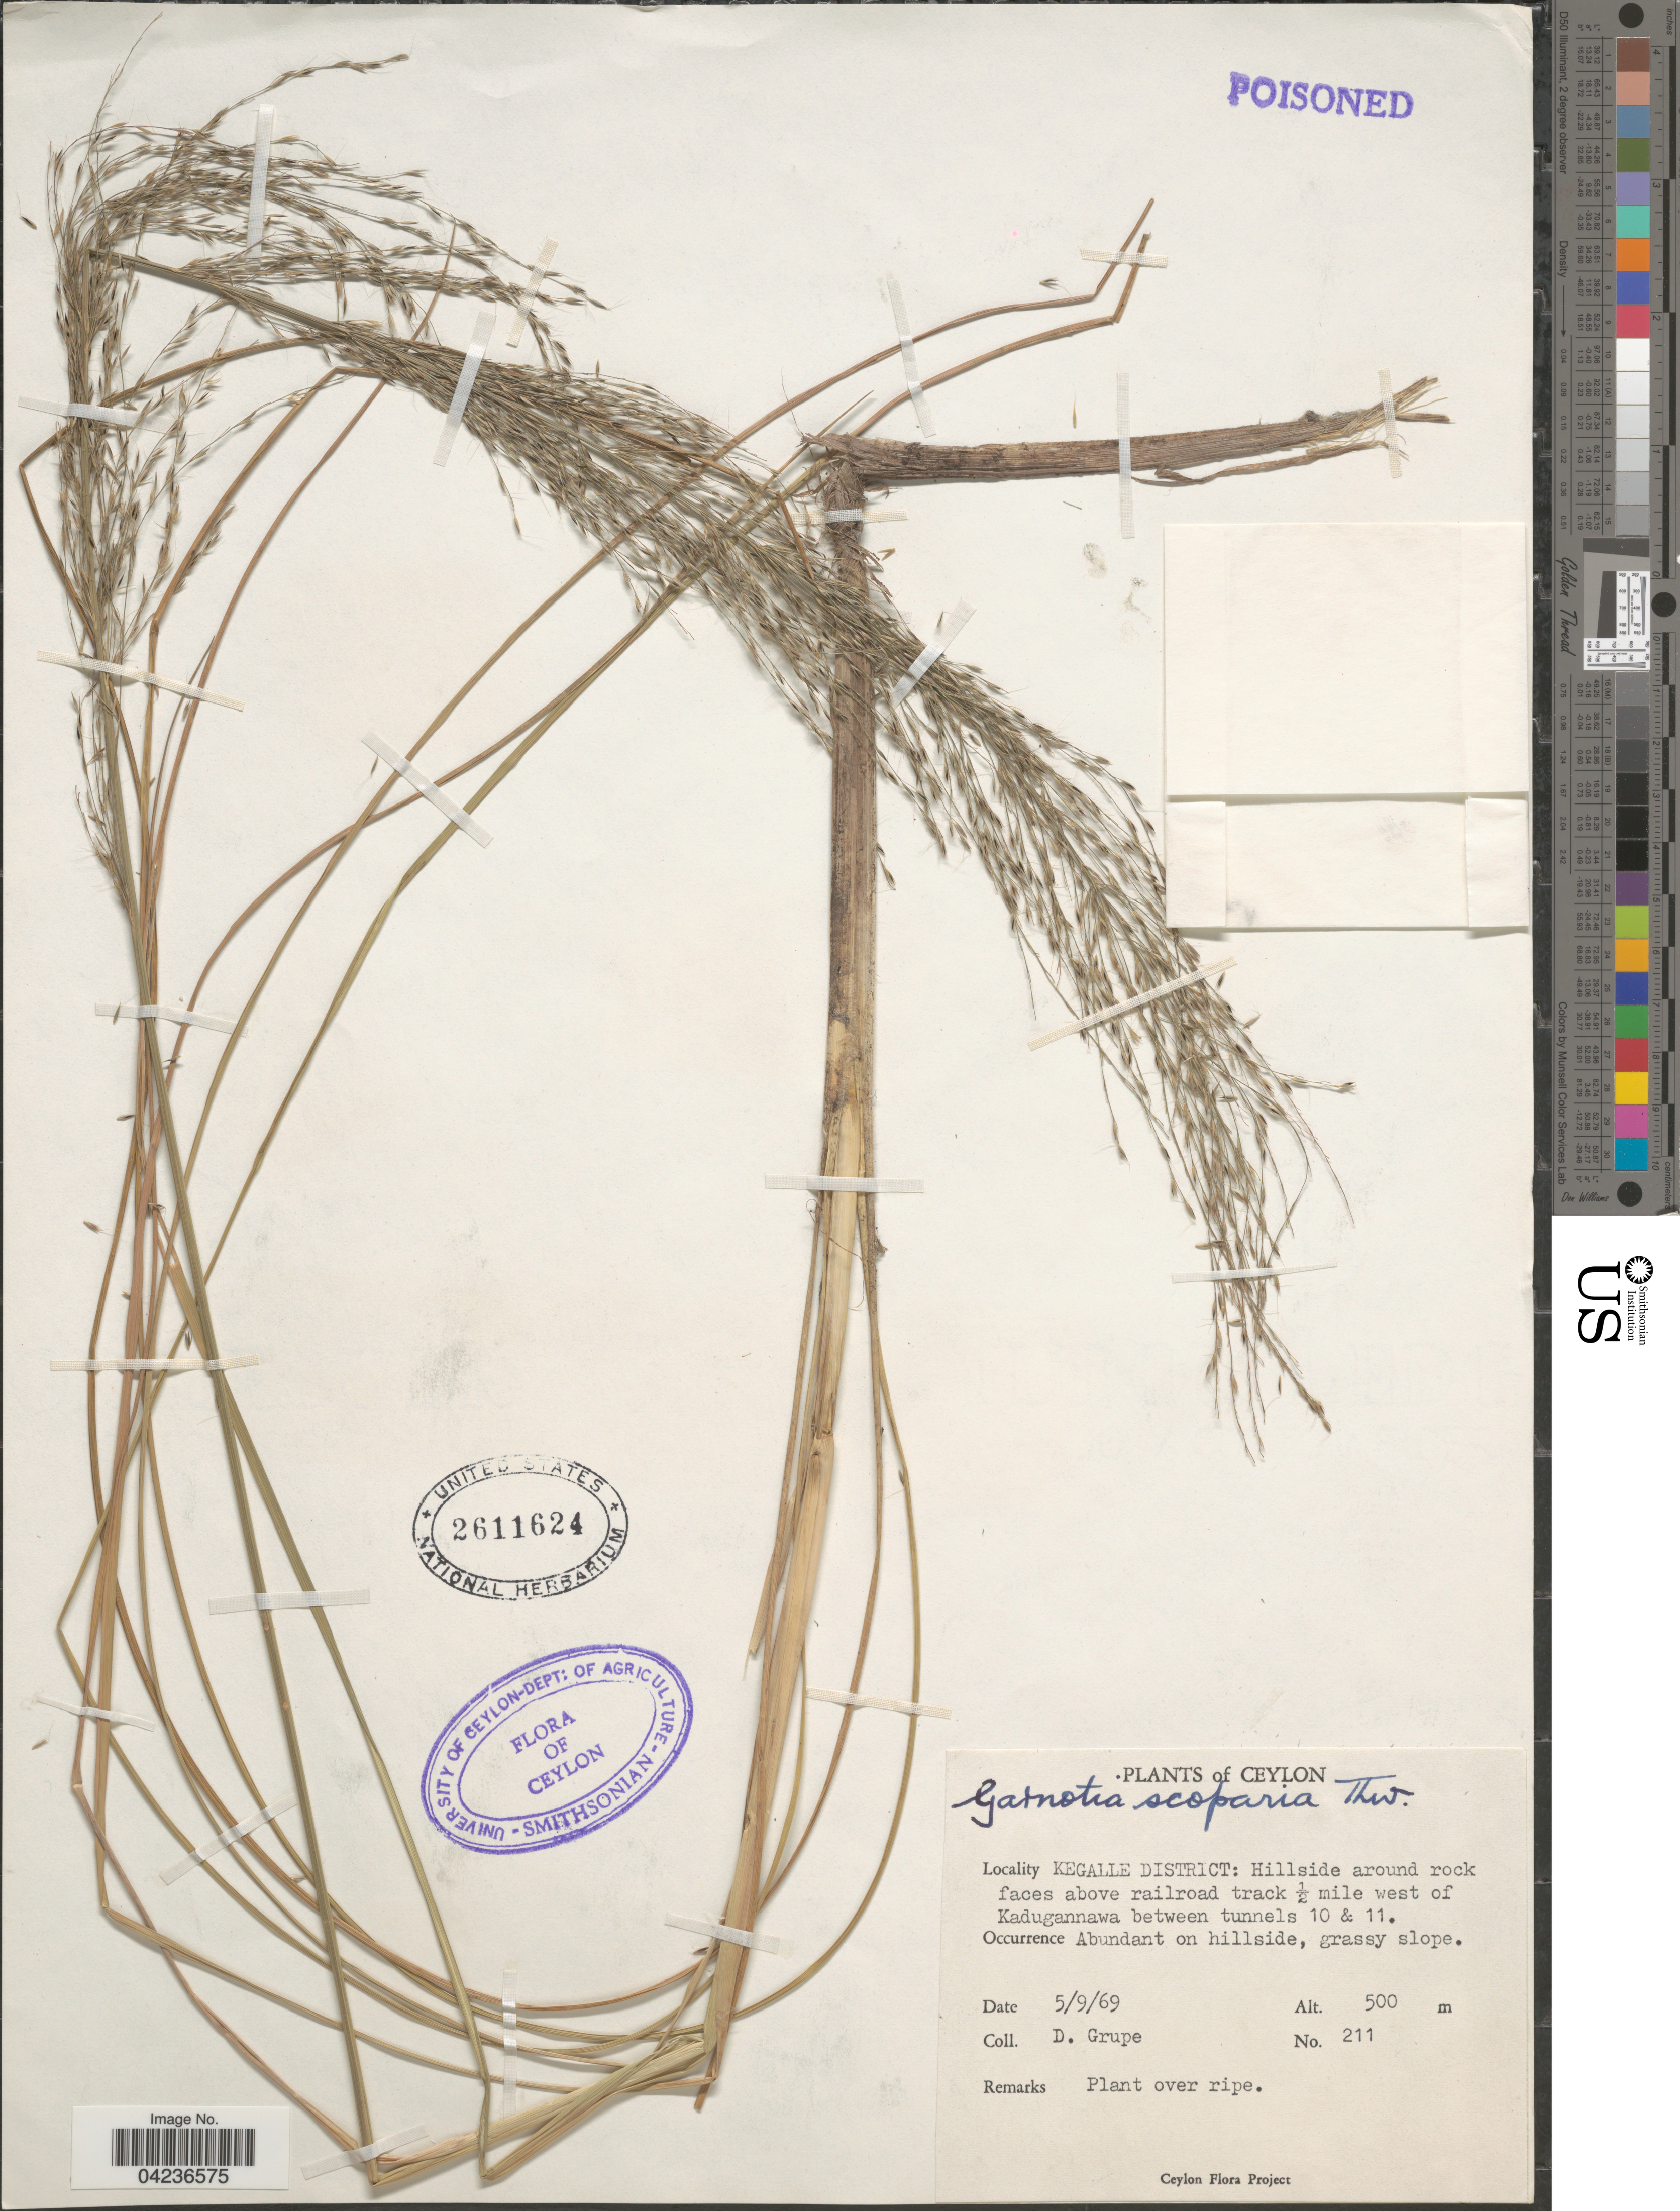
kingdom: Plantae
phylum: Tracheophyta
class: Liliopsida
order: Poales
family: Poaceae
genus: Garnotia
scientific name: Garnotia scoparia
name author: Thwaites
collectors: D. Grupe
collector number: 211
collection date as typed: Transcribed d/m/y: 5/9/69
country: Sri Lanka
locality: Ceylon. Kegalle District: Hillside around rock faces above railroad track ½ mile west of Kadugannawa between tunnels 10 & 11.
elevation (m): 500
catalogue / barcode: US 2611624